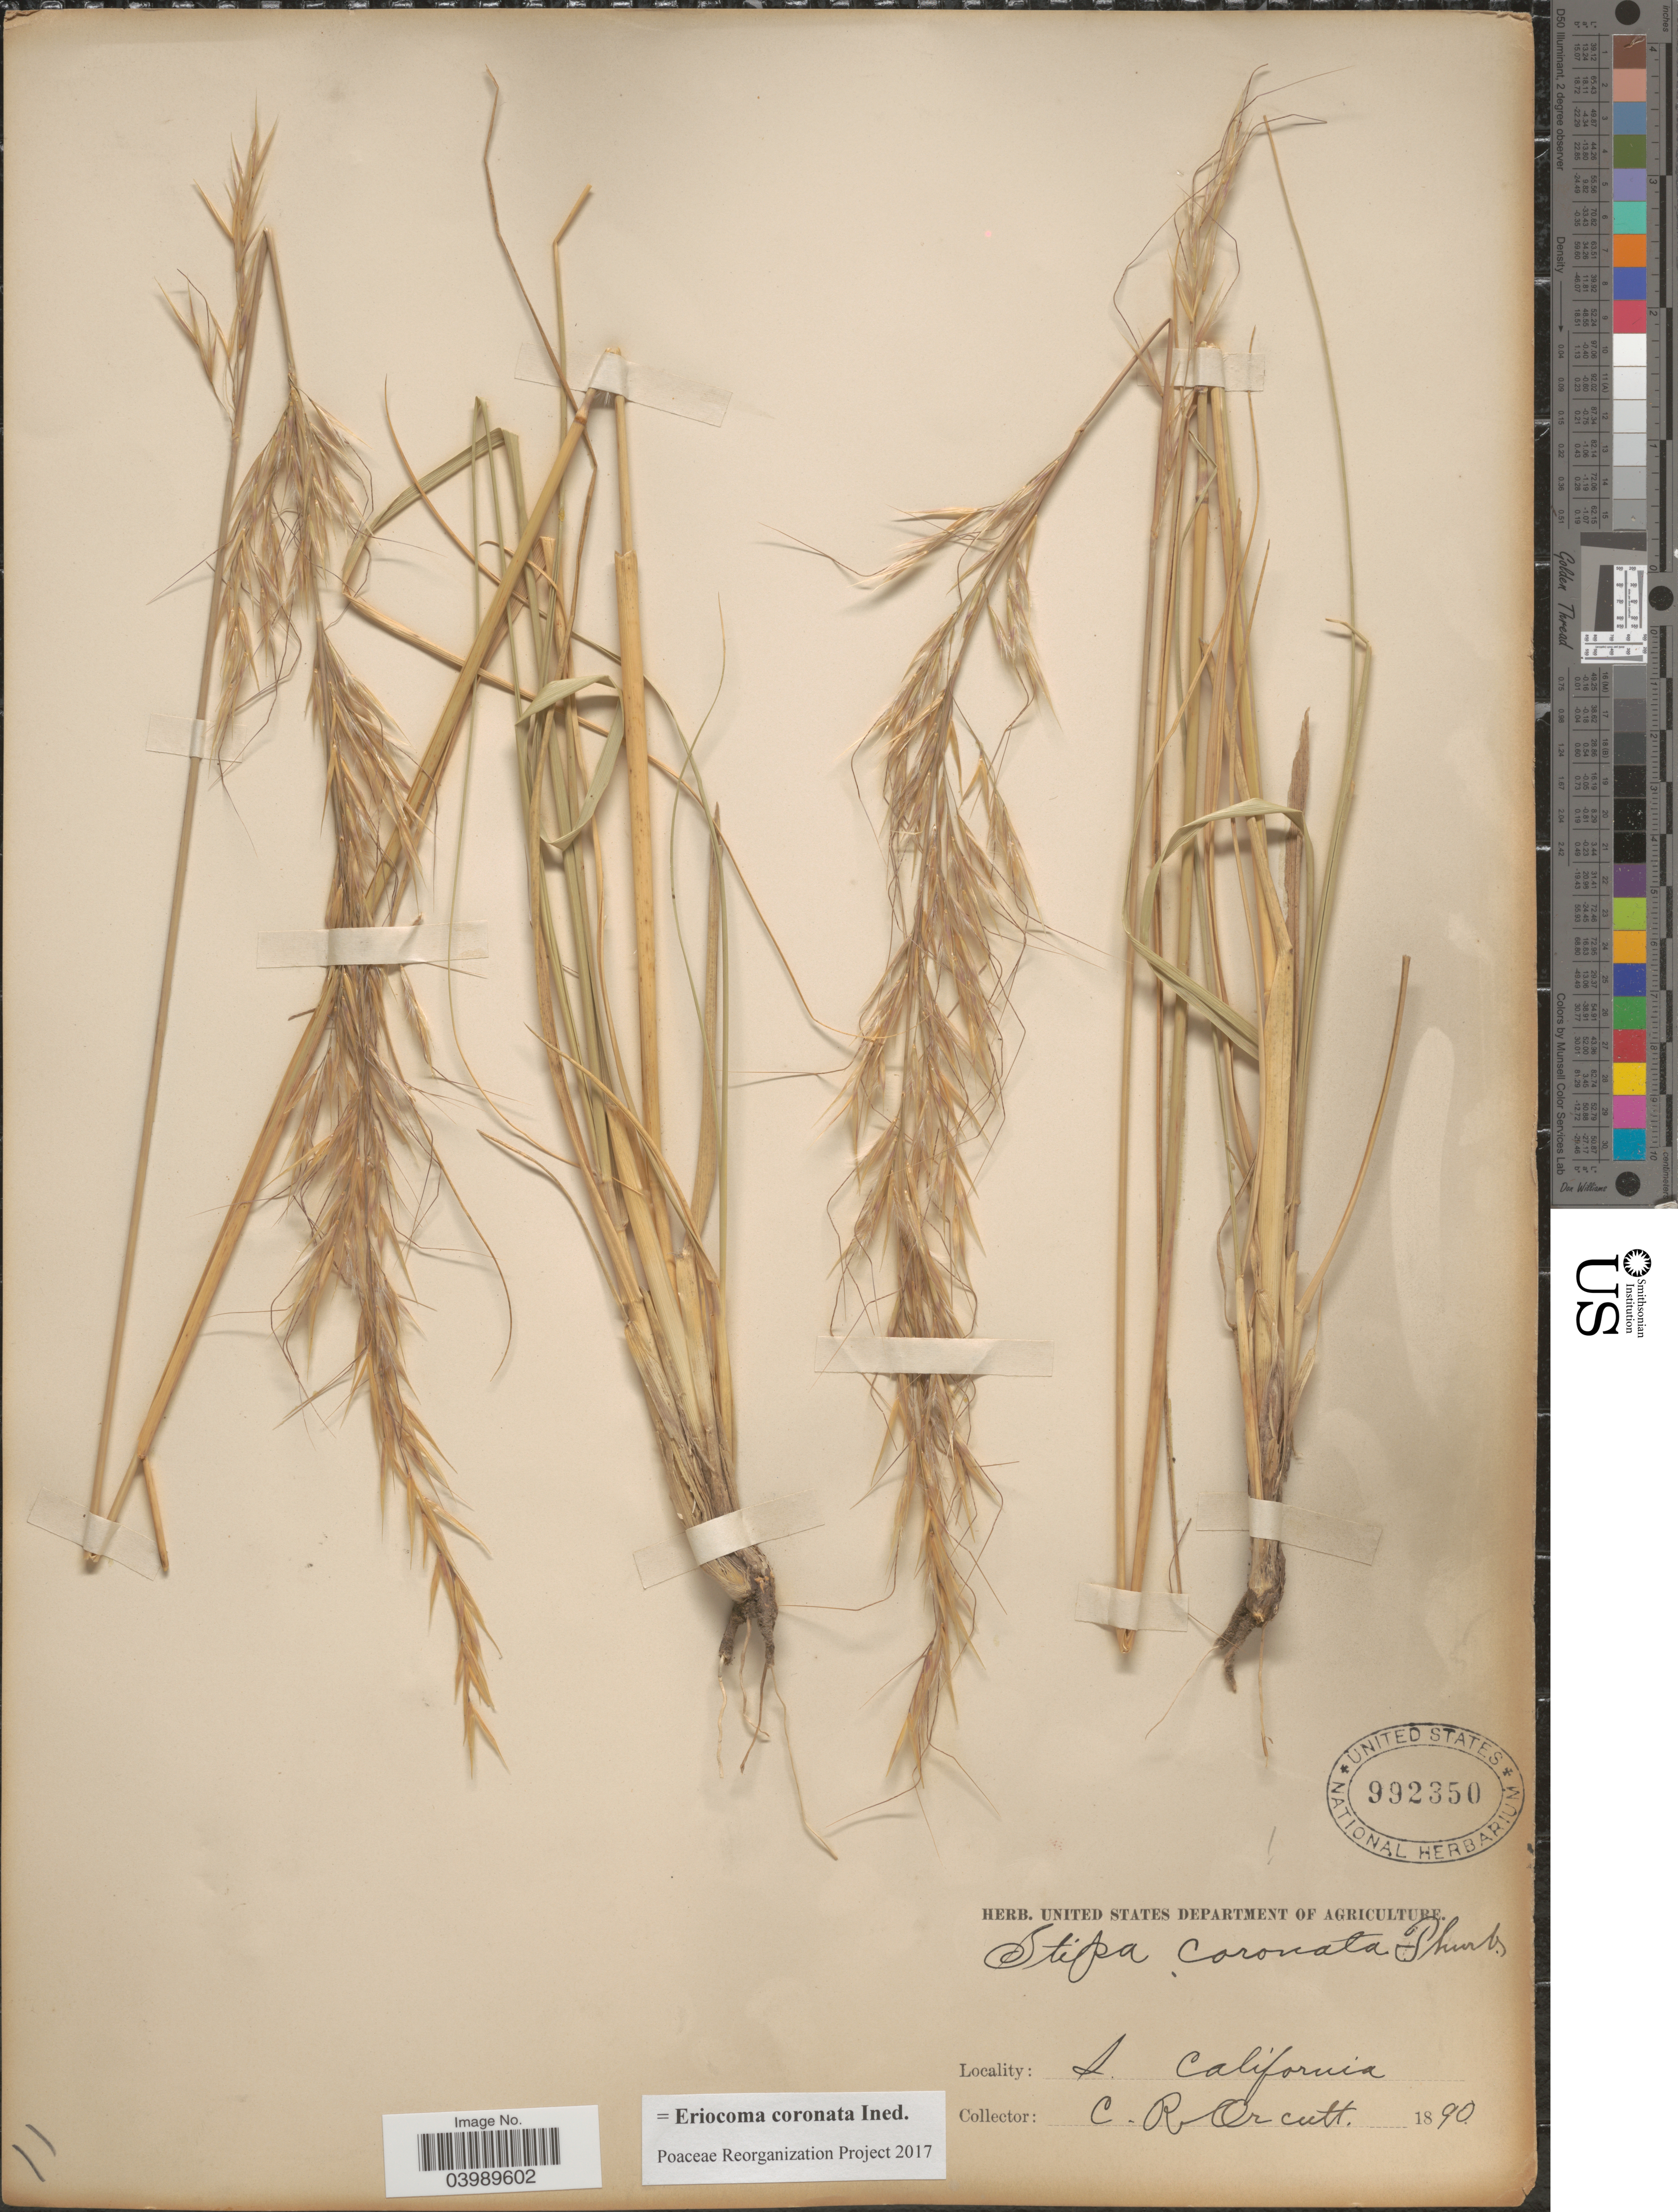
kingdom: Plantae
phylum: Tracheophyta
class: Liliopsida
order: Poales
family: Poaceae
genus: Eriocoma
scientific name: Eriocoma coronata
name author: (Thurb.) Romasch.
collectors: C. R. Orcutt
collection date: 1890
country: United States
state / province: California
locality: S. California.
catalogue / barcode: US 992350